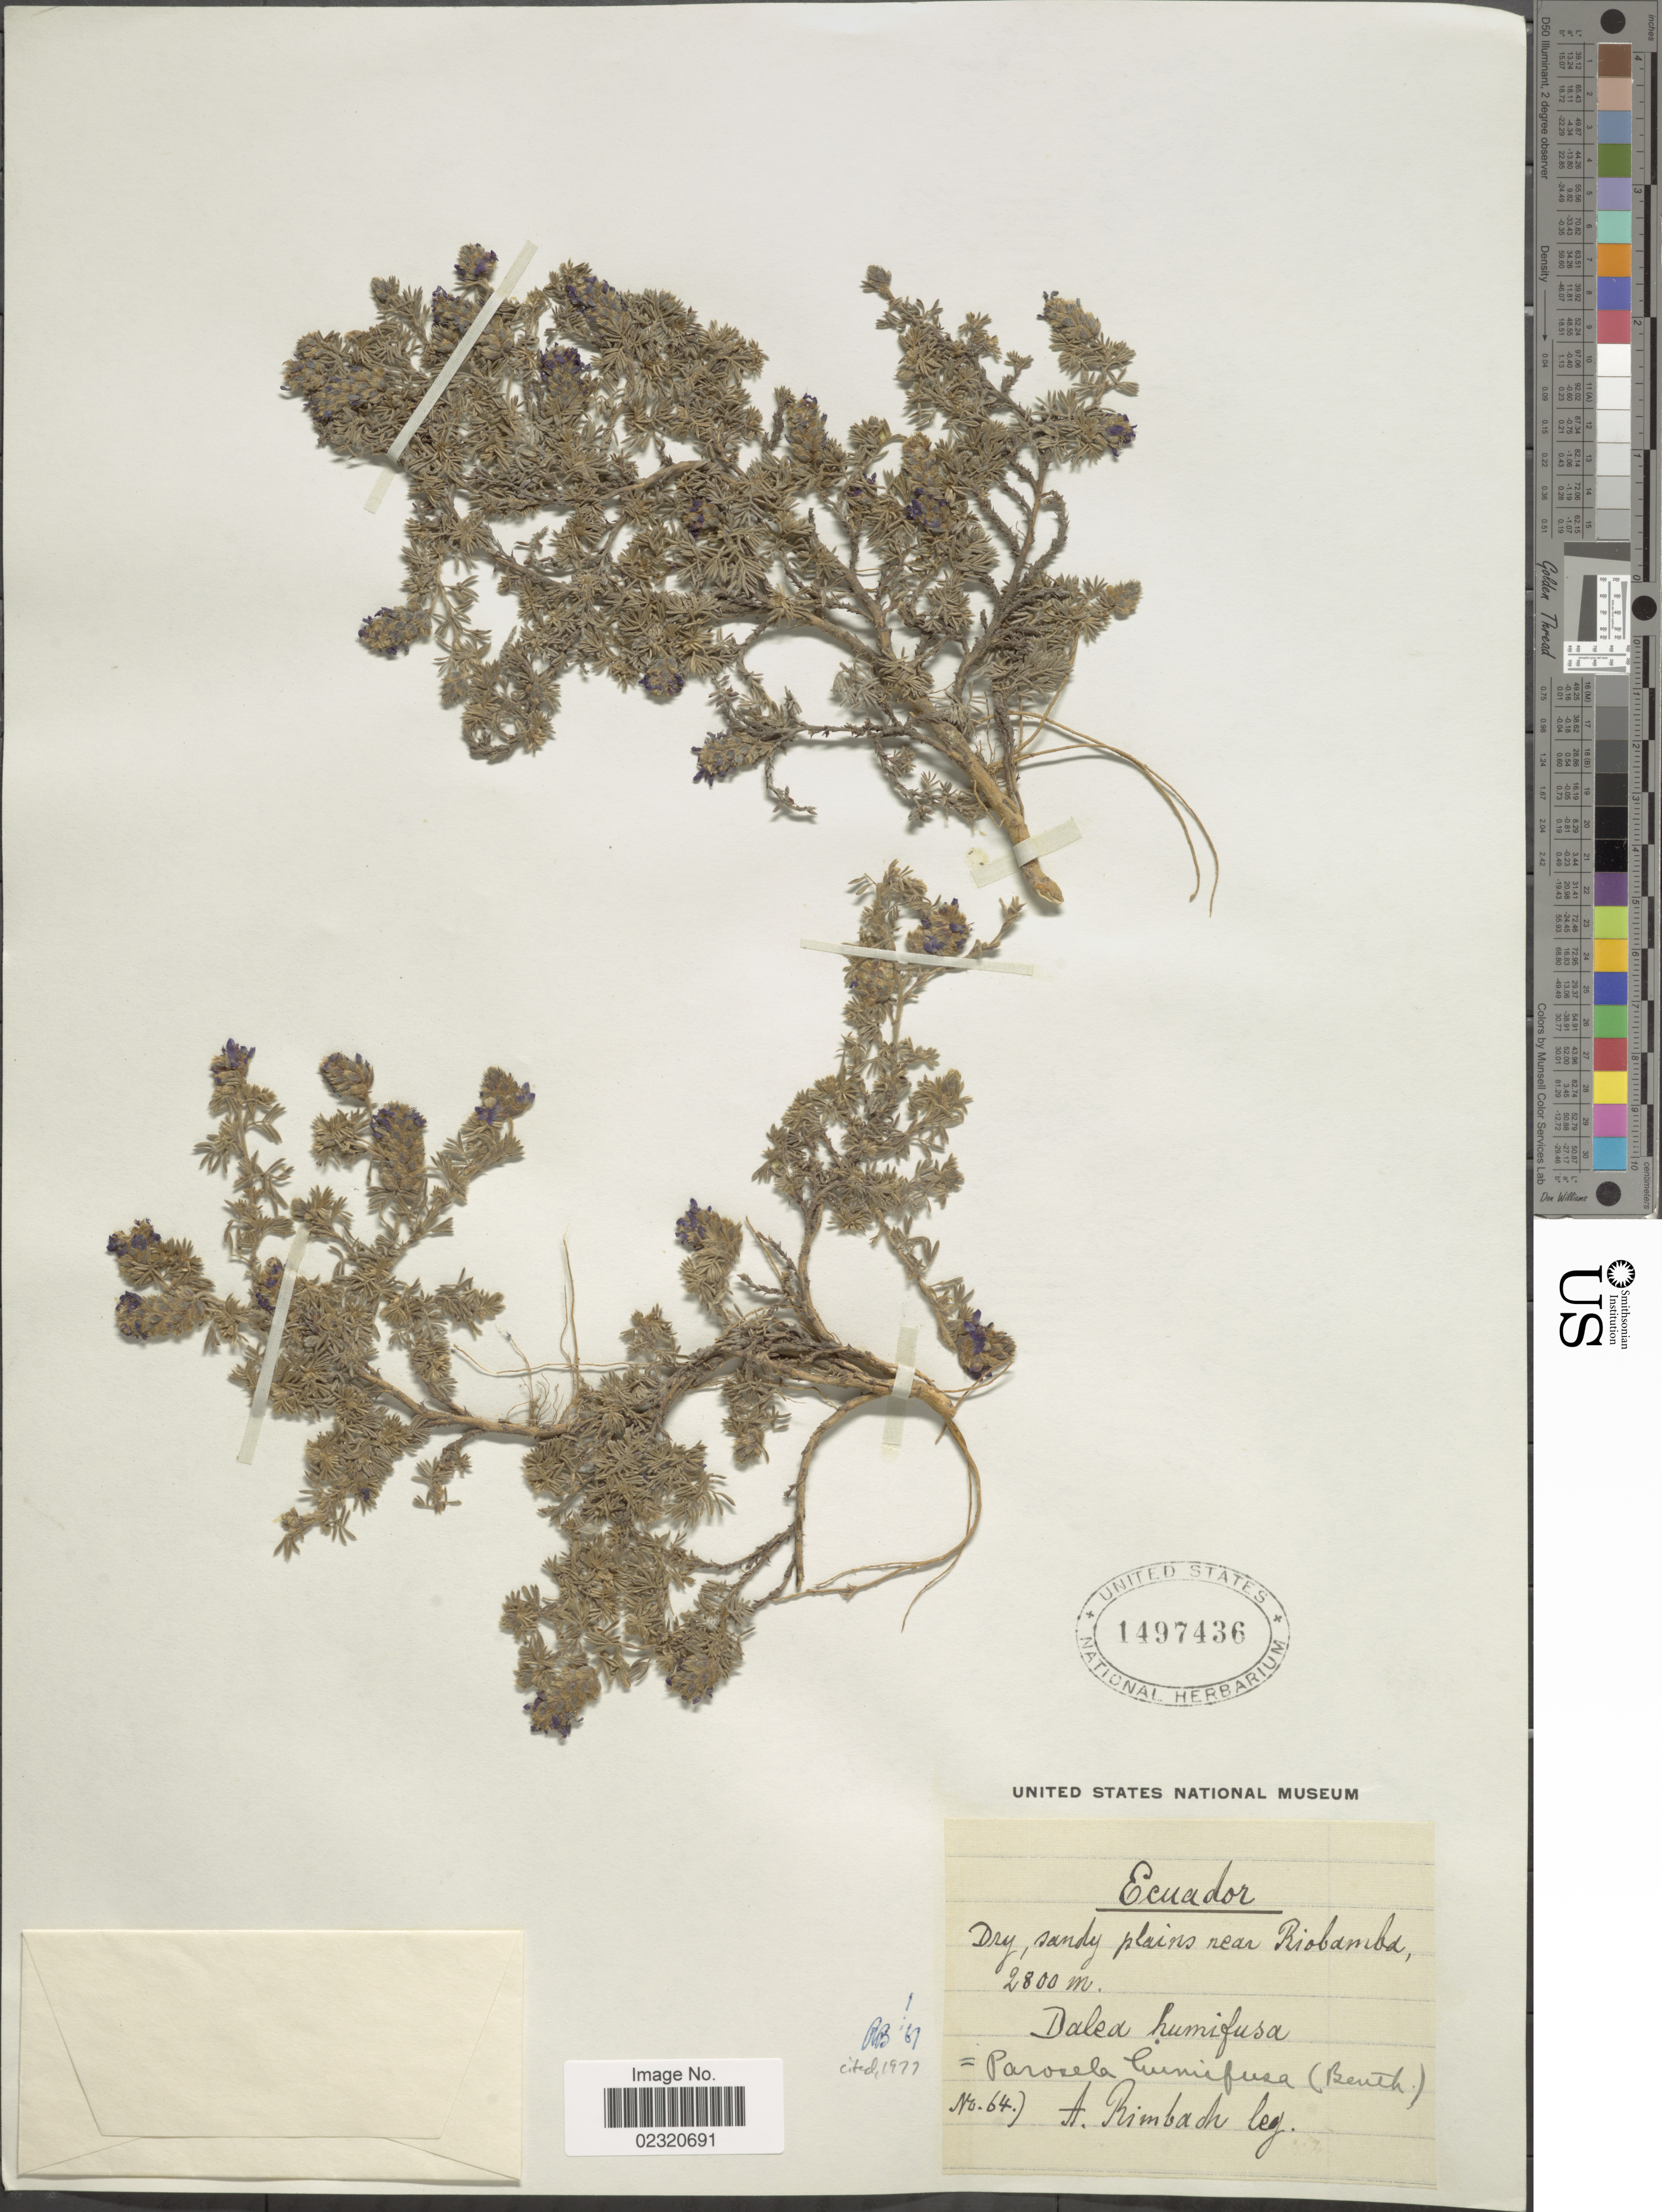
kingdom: Plantae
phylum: Tracheophyta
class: Magnoliopsida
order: Fabales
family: Fabaceae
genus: Dalea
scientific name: Dalea humifusa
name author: Benth.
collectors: A. Rimbach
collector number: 64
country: Ecuador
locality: Near Riobamba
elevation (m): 2800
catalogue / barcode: US 1497436